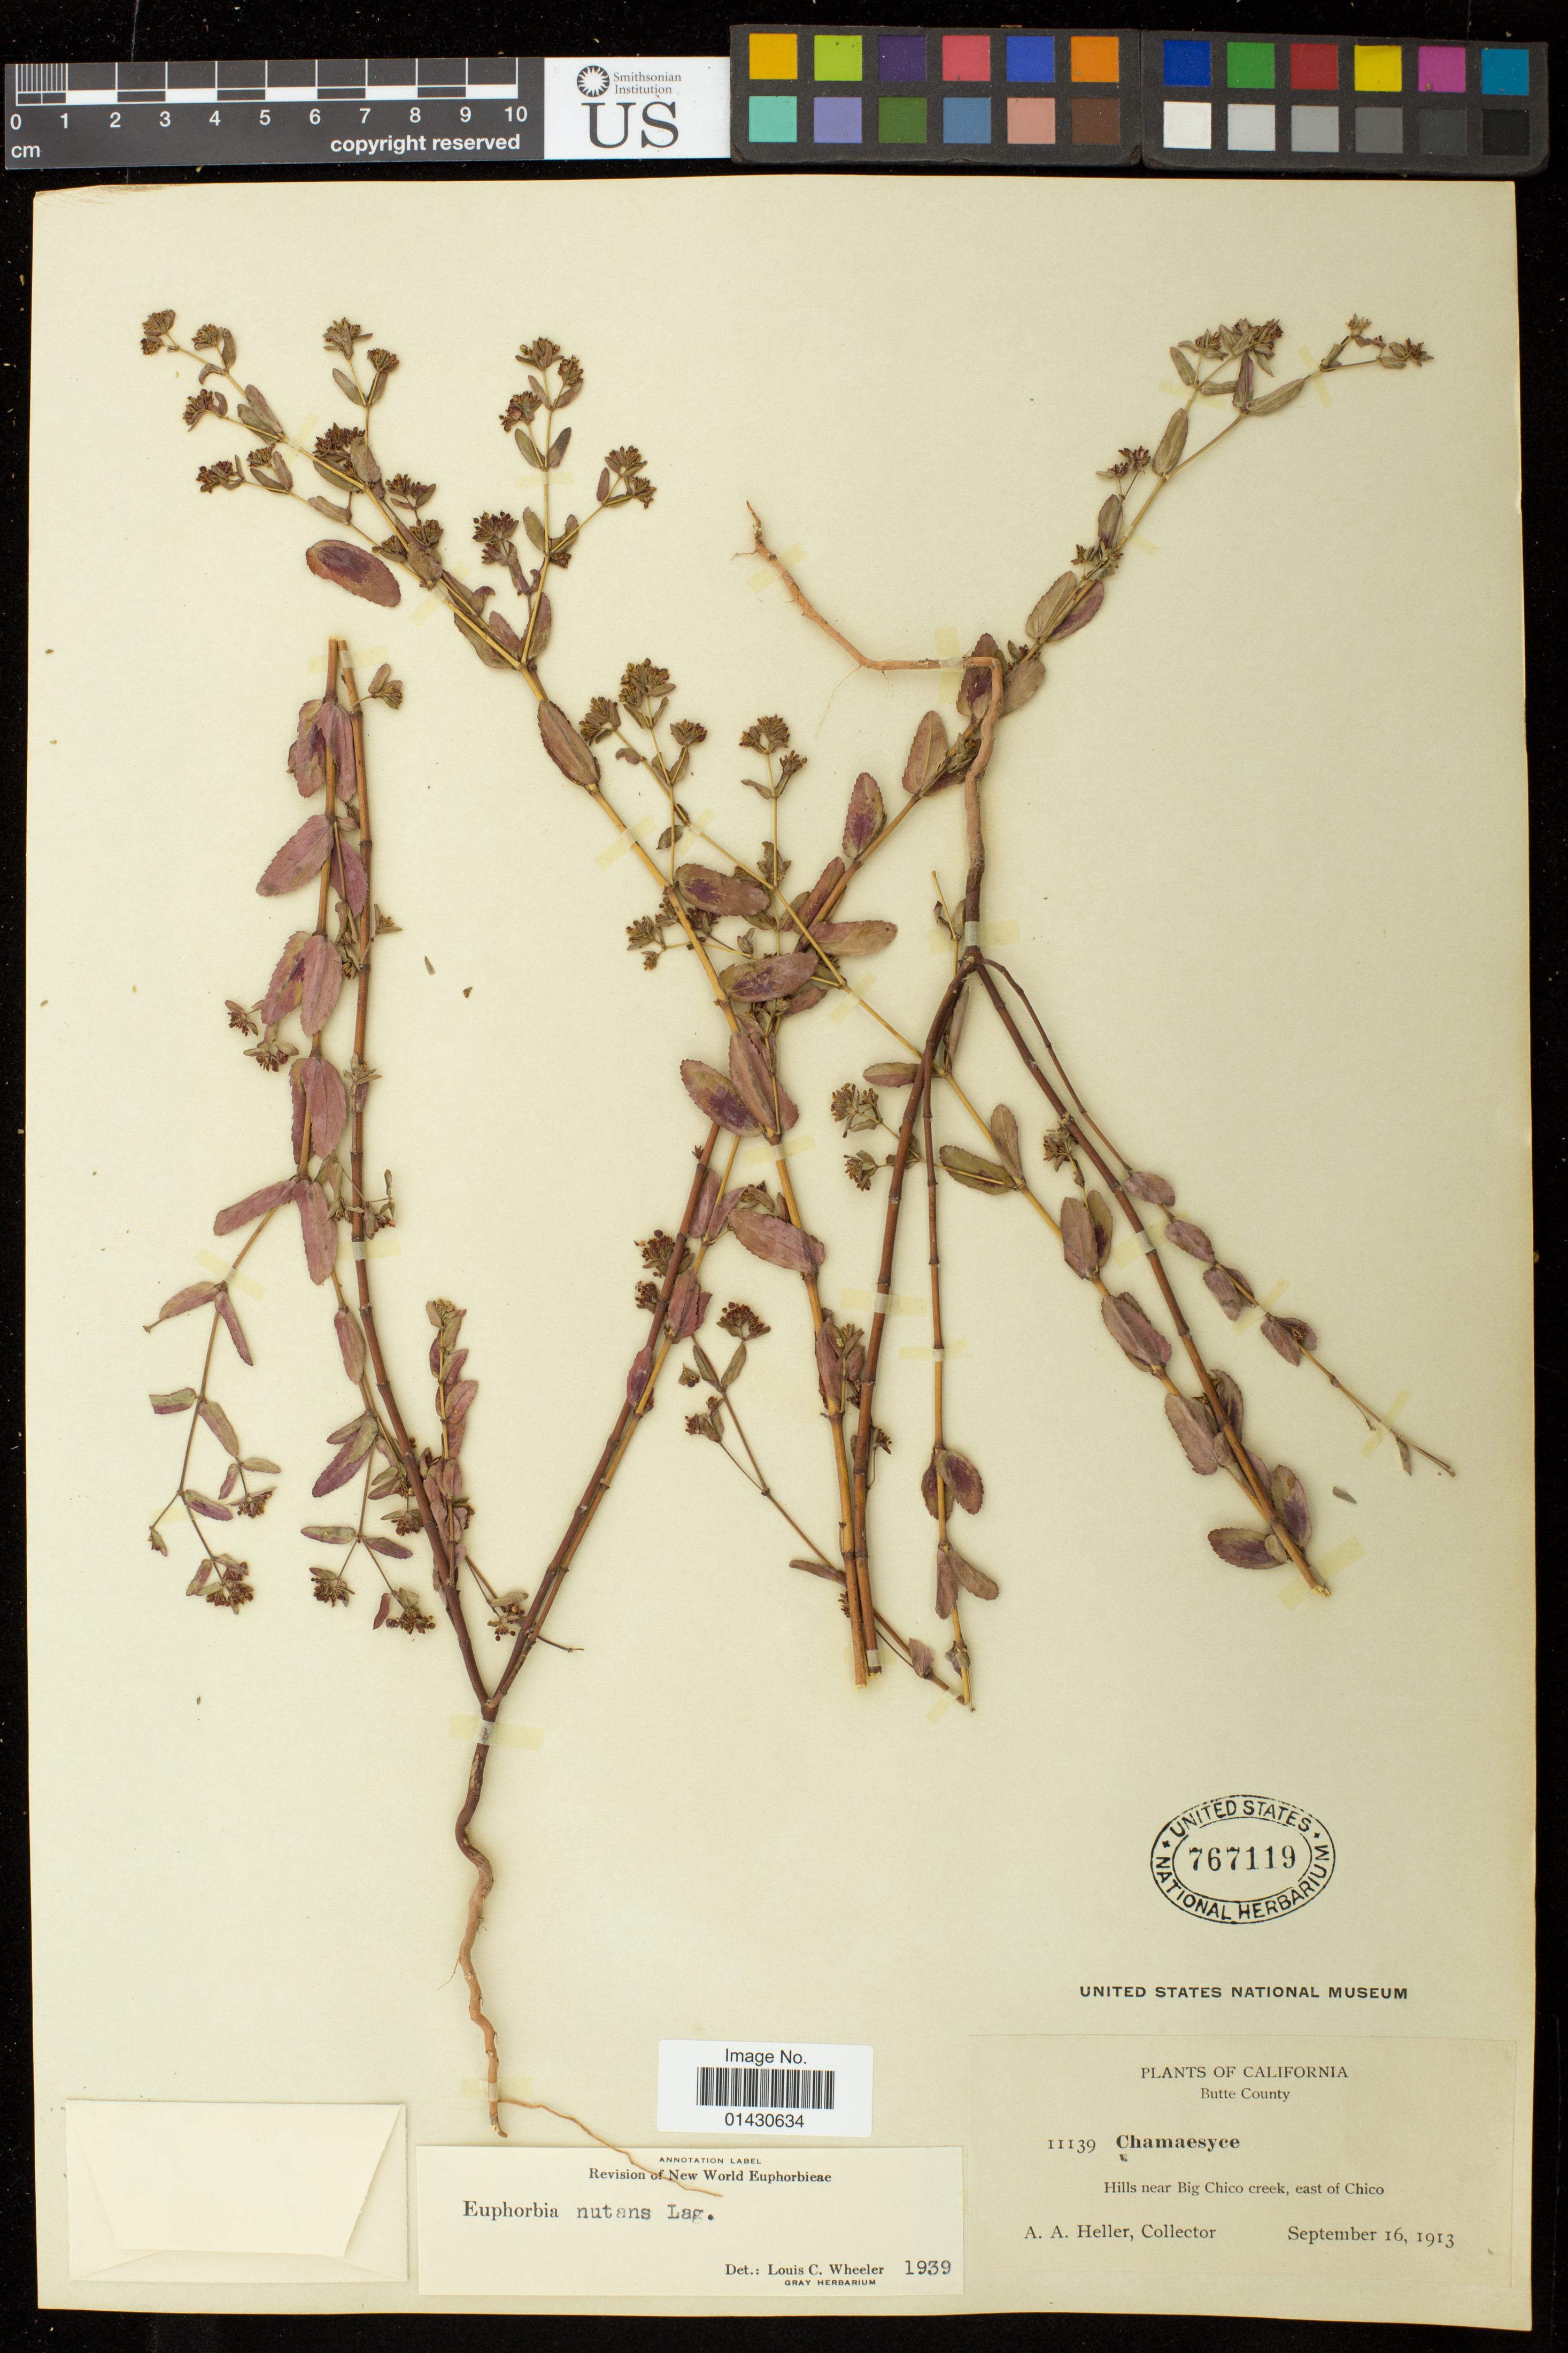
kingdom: Plantae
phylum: Tracheophyta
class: Magnoliopsida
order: Malpighiales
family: Euphorbiaceae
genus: Euphorbia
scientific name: Euphorbia maculata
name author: L.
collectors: A. A. Heller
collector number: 11139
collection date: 1913-09-16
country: United States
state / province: California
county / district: Butte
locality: Hills near Big Chico Creek, east of Chico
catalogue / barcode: US 767119